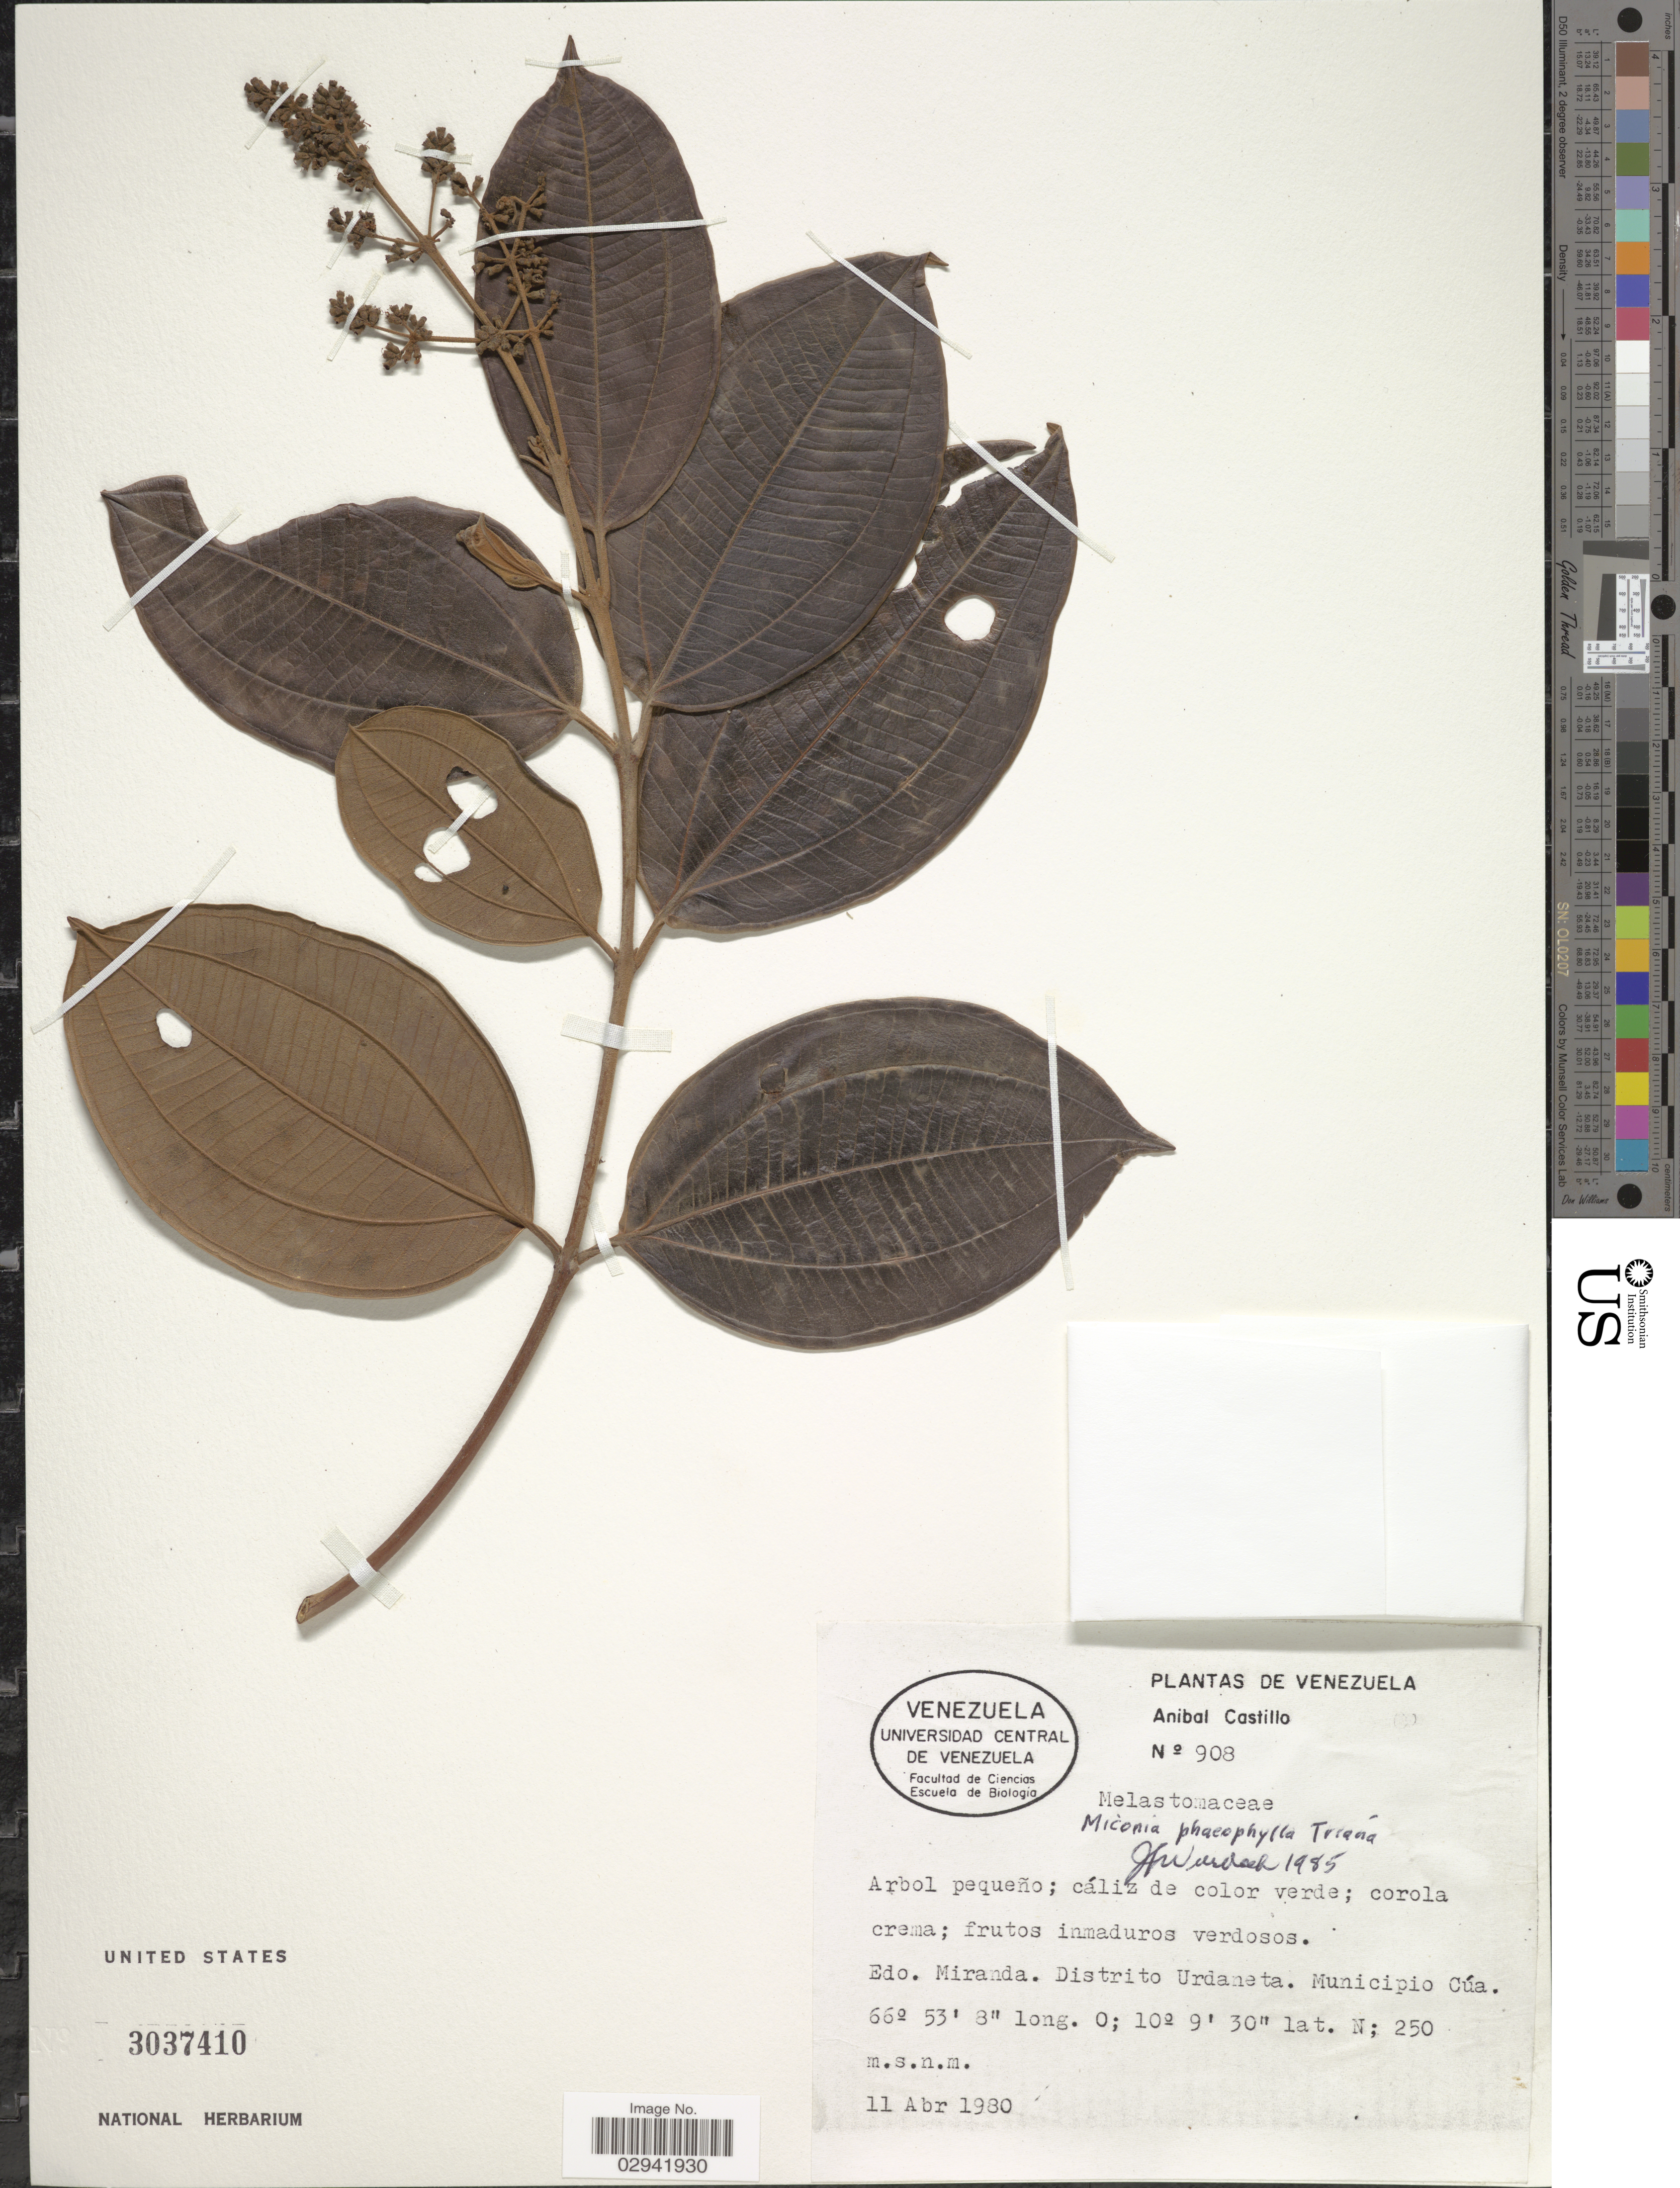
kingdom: Plantae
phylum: Tracheophyta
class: Magnoliopsida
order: Myrtales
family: Melastomataceae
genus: Miconia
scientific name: Miconia phaeophylla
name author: Triana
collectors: A. Castillo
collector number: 908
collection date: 1980-04-11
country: Venezuela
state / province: Miranda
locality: Distrito Urdaneta. Municipio Cúa.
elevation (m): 250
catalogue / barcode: US 3037410